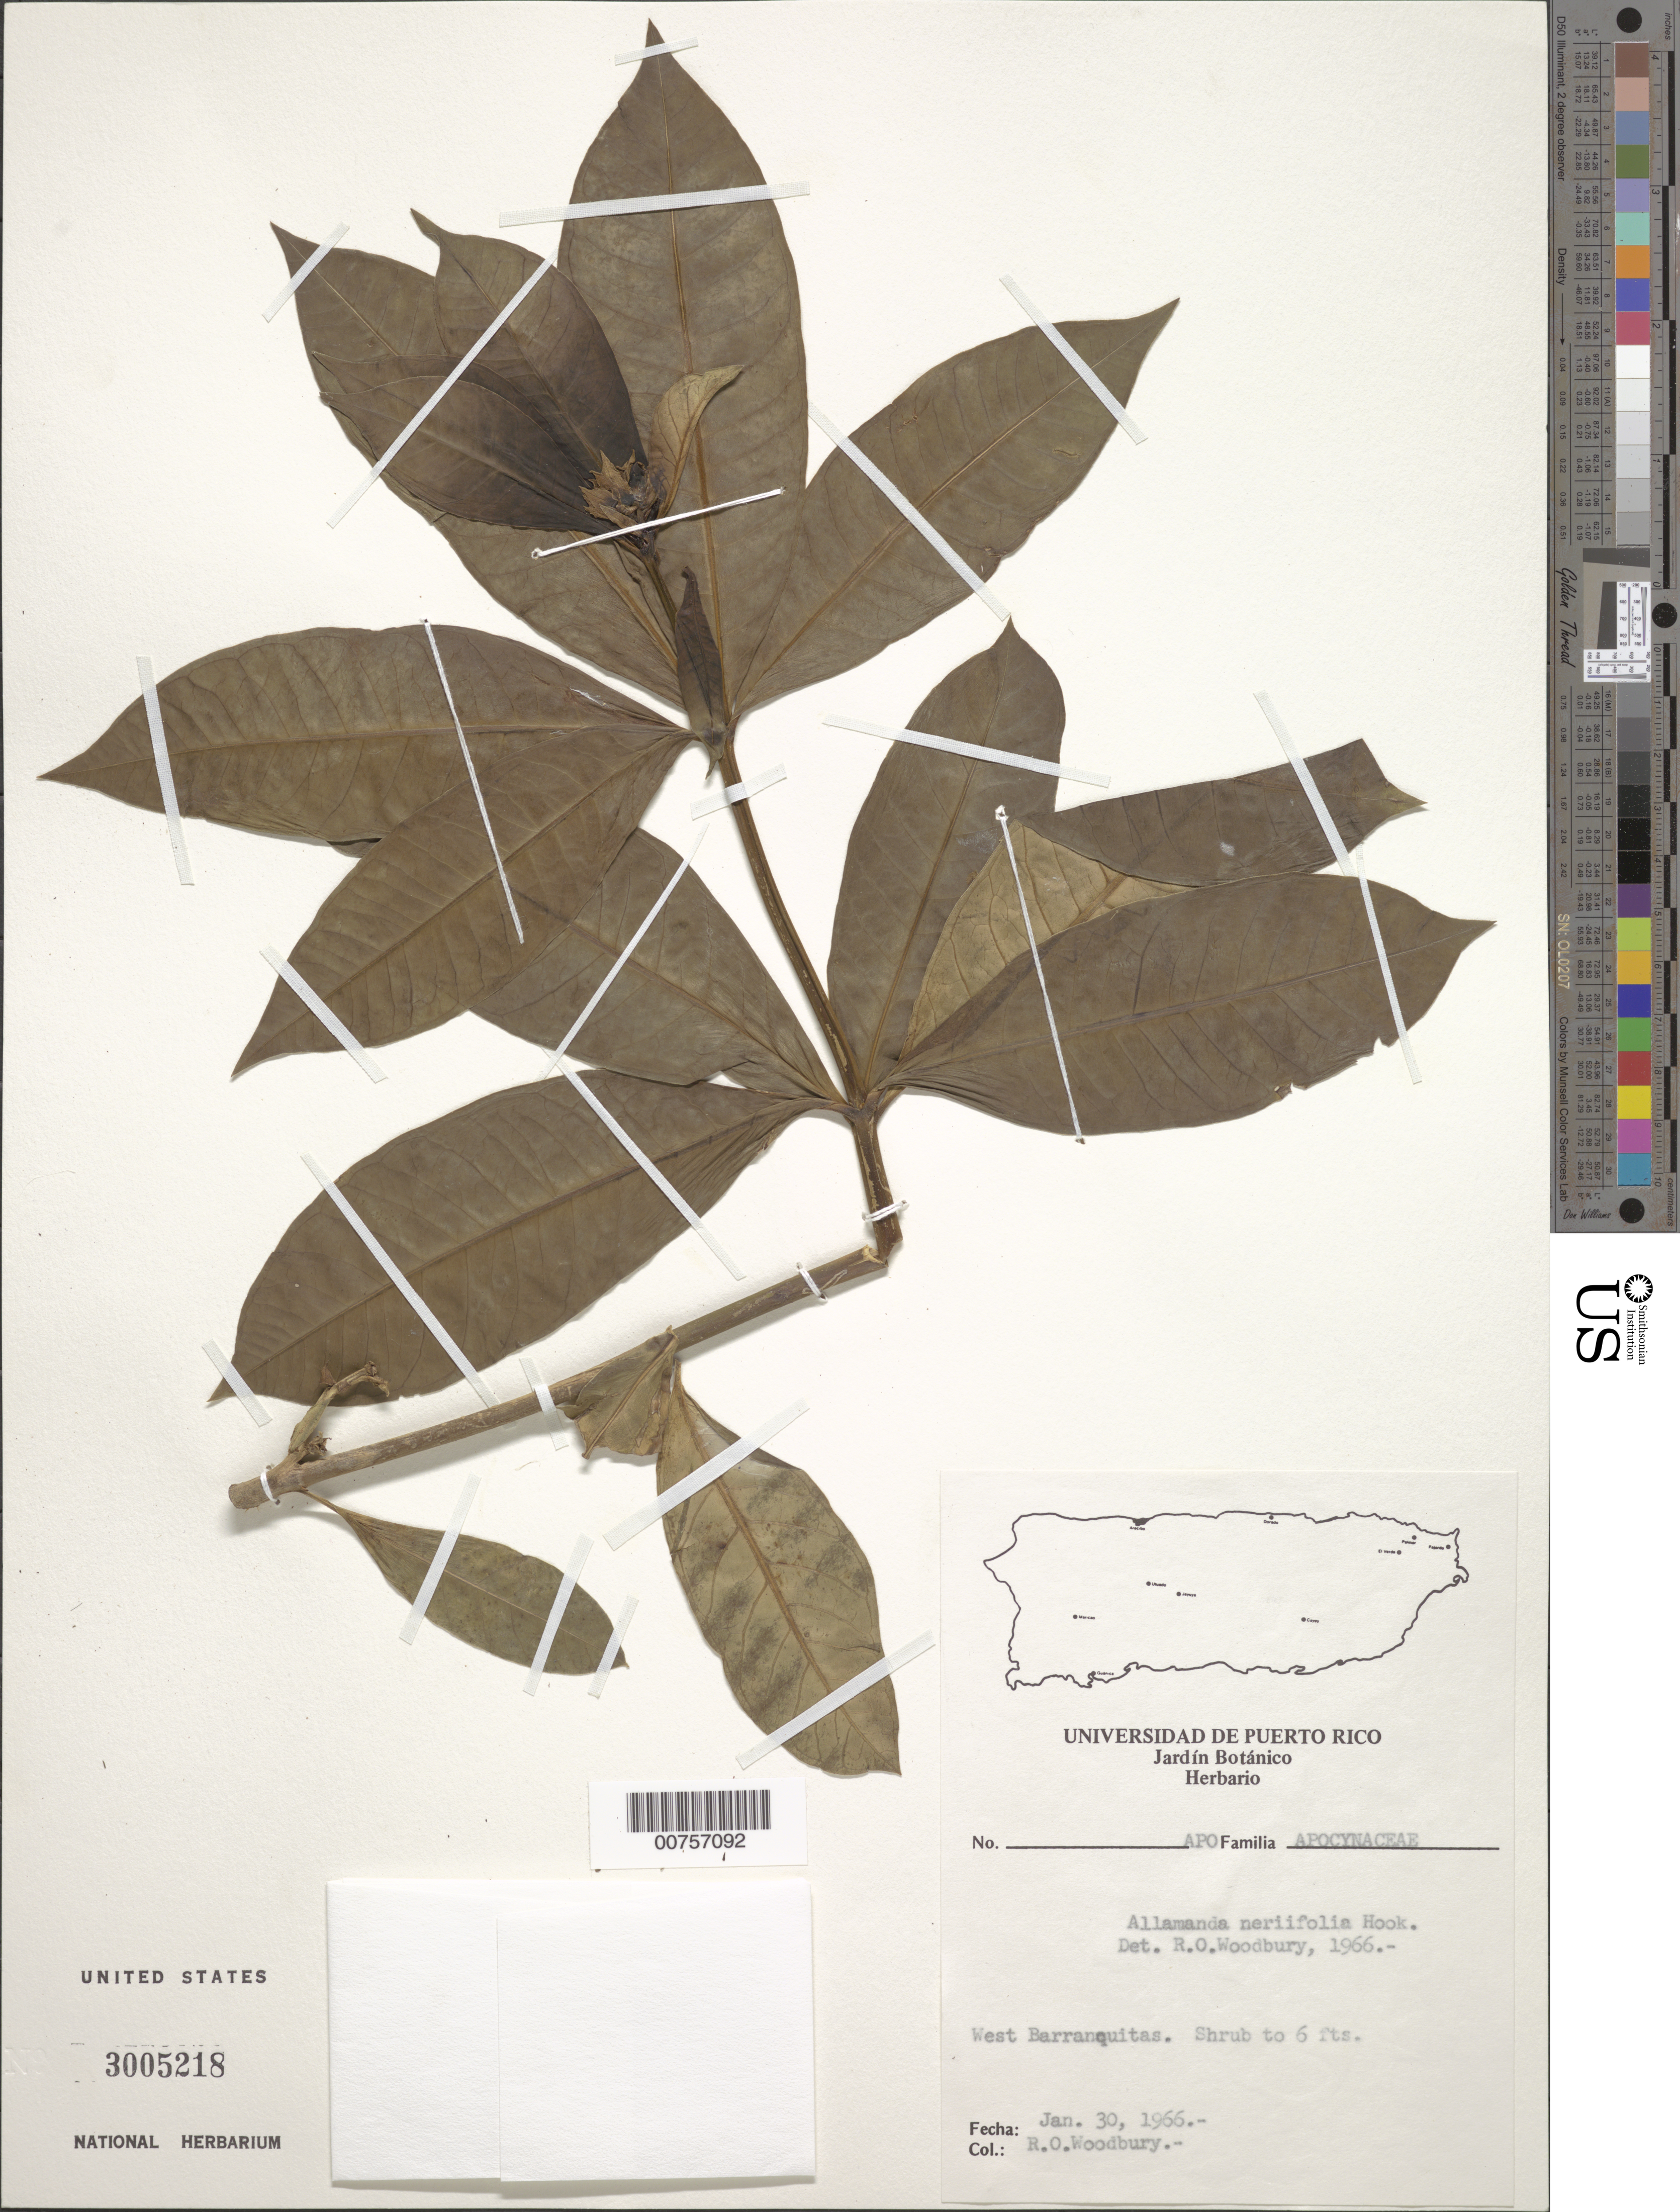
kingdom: Plantae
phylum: Tracheophyta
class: Magnoliopsida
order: Gentianales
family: Apocynaceae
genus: Allamanda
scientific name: Allamanda neriifolia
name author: Hook.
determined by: Woodbury, R. O.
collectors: R. O. Woodbury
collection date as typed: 30 Jan 1966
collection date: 1966-01-30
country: Puerto Rico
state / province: Barranquitas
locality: West Barranquitas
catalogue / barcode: US 3005218